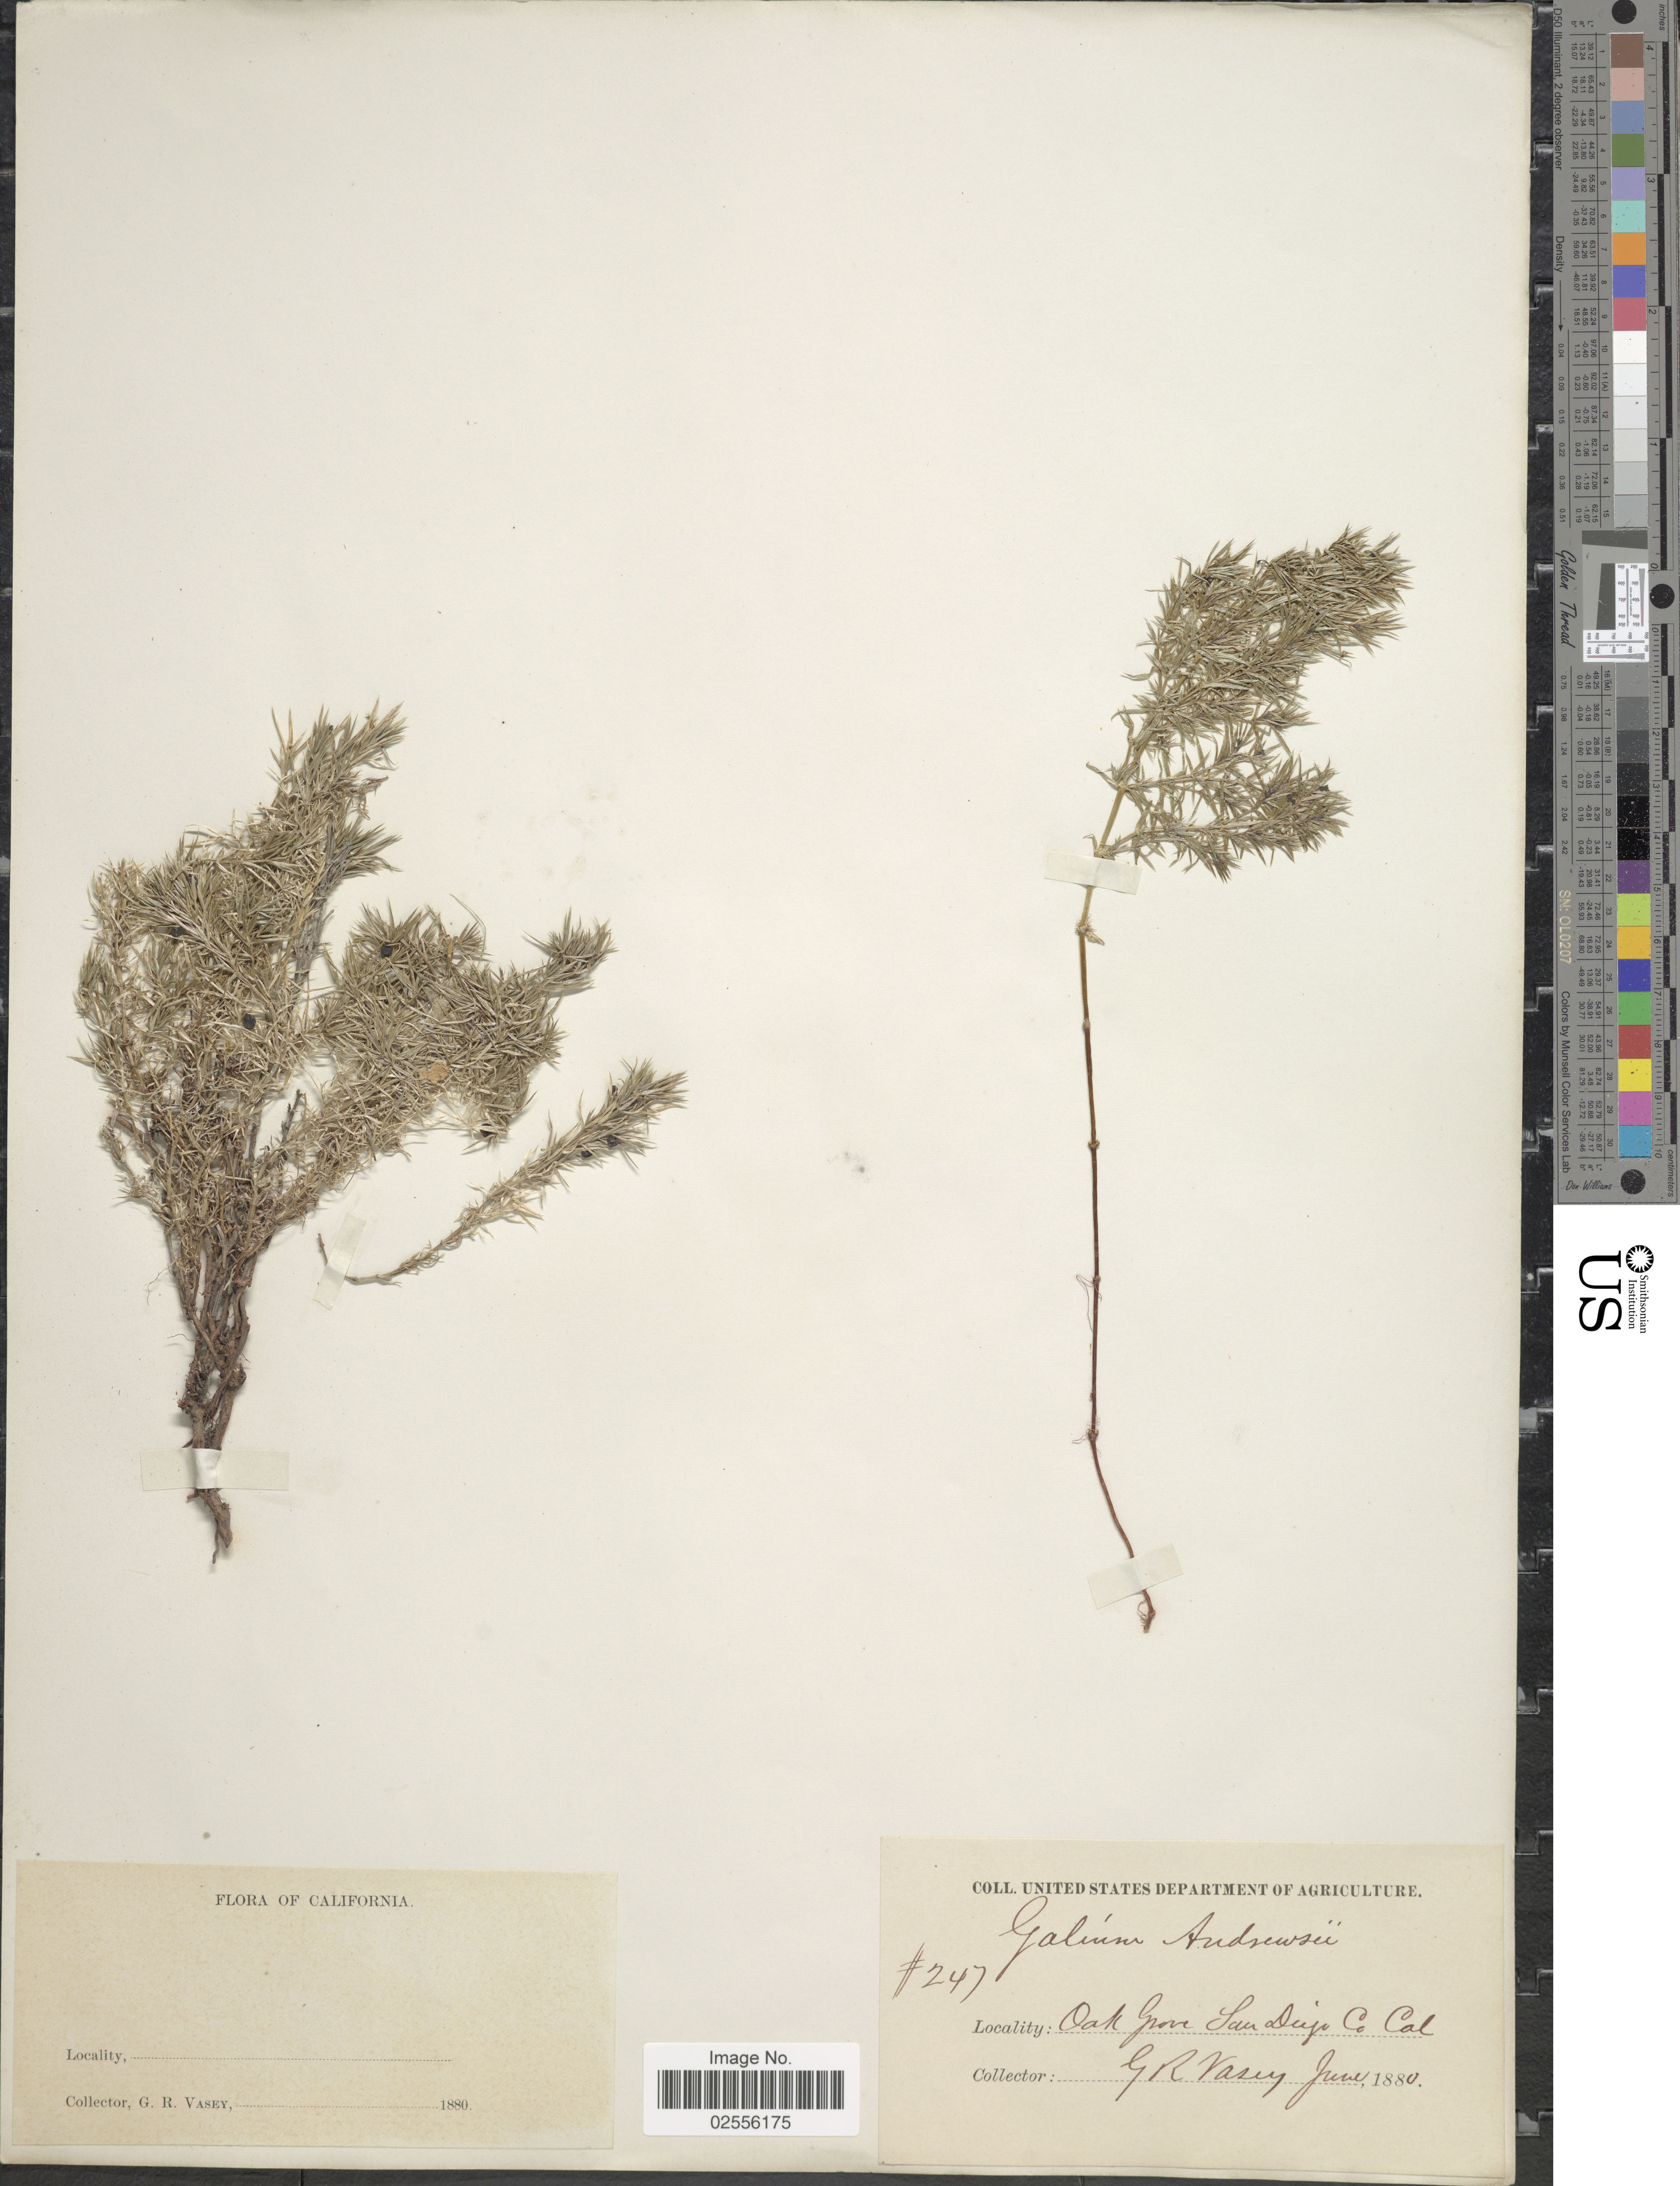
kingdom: Plantae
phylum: Tracheophyta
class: Magnoliopsida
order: Gentianales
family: Rubiaceae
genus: Galium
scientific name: Galium andrewsii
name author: A. Gray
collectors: G. R. Vasey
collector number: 247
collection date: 1880-06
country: United States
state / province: California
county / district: San Diego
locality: Oak Grove, San Diego Co.